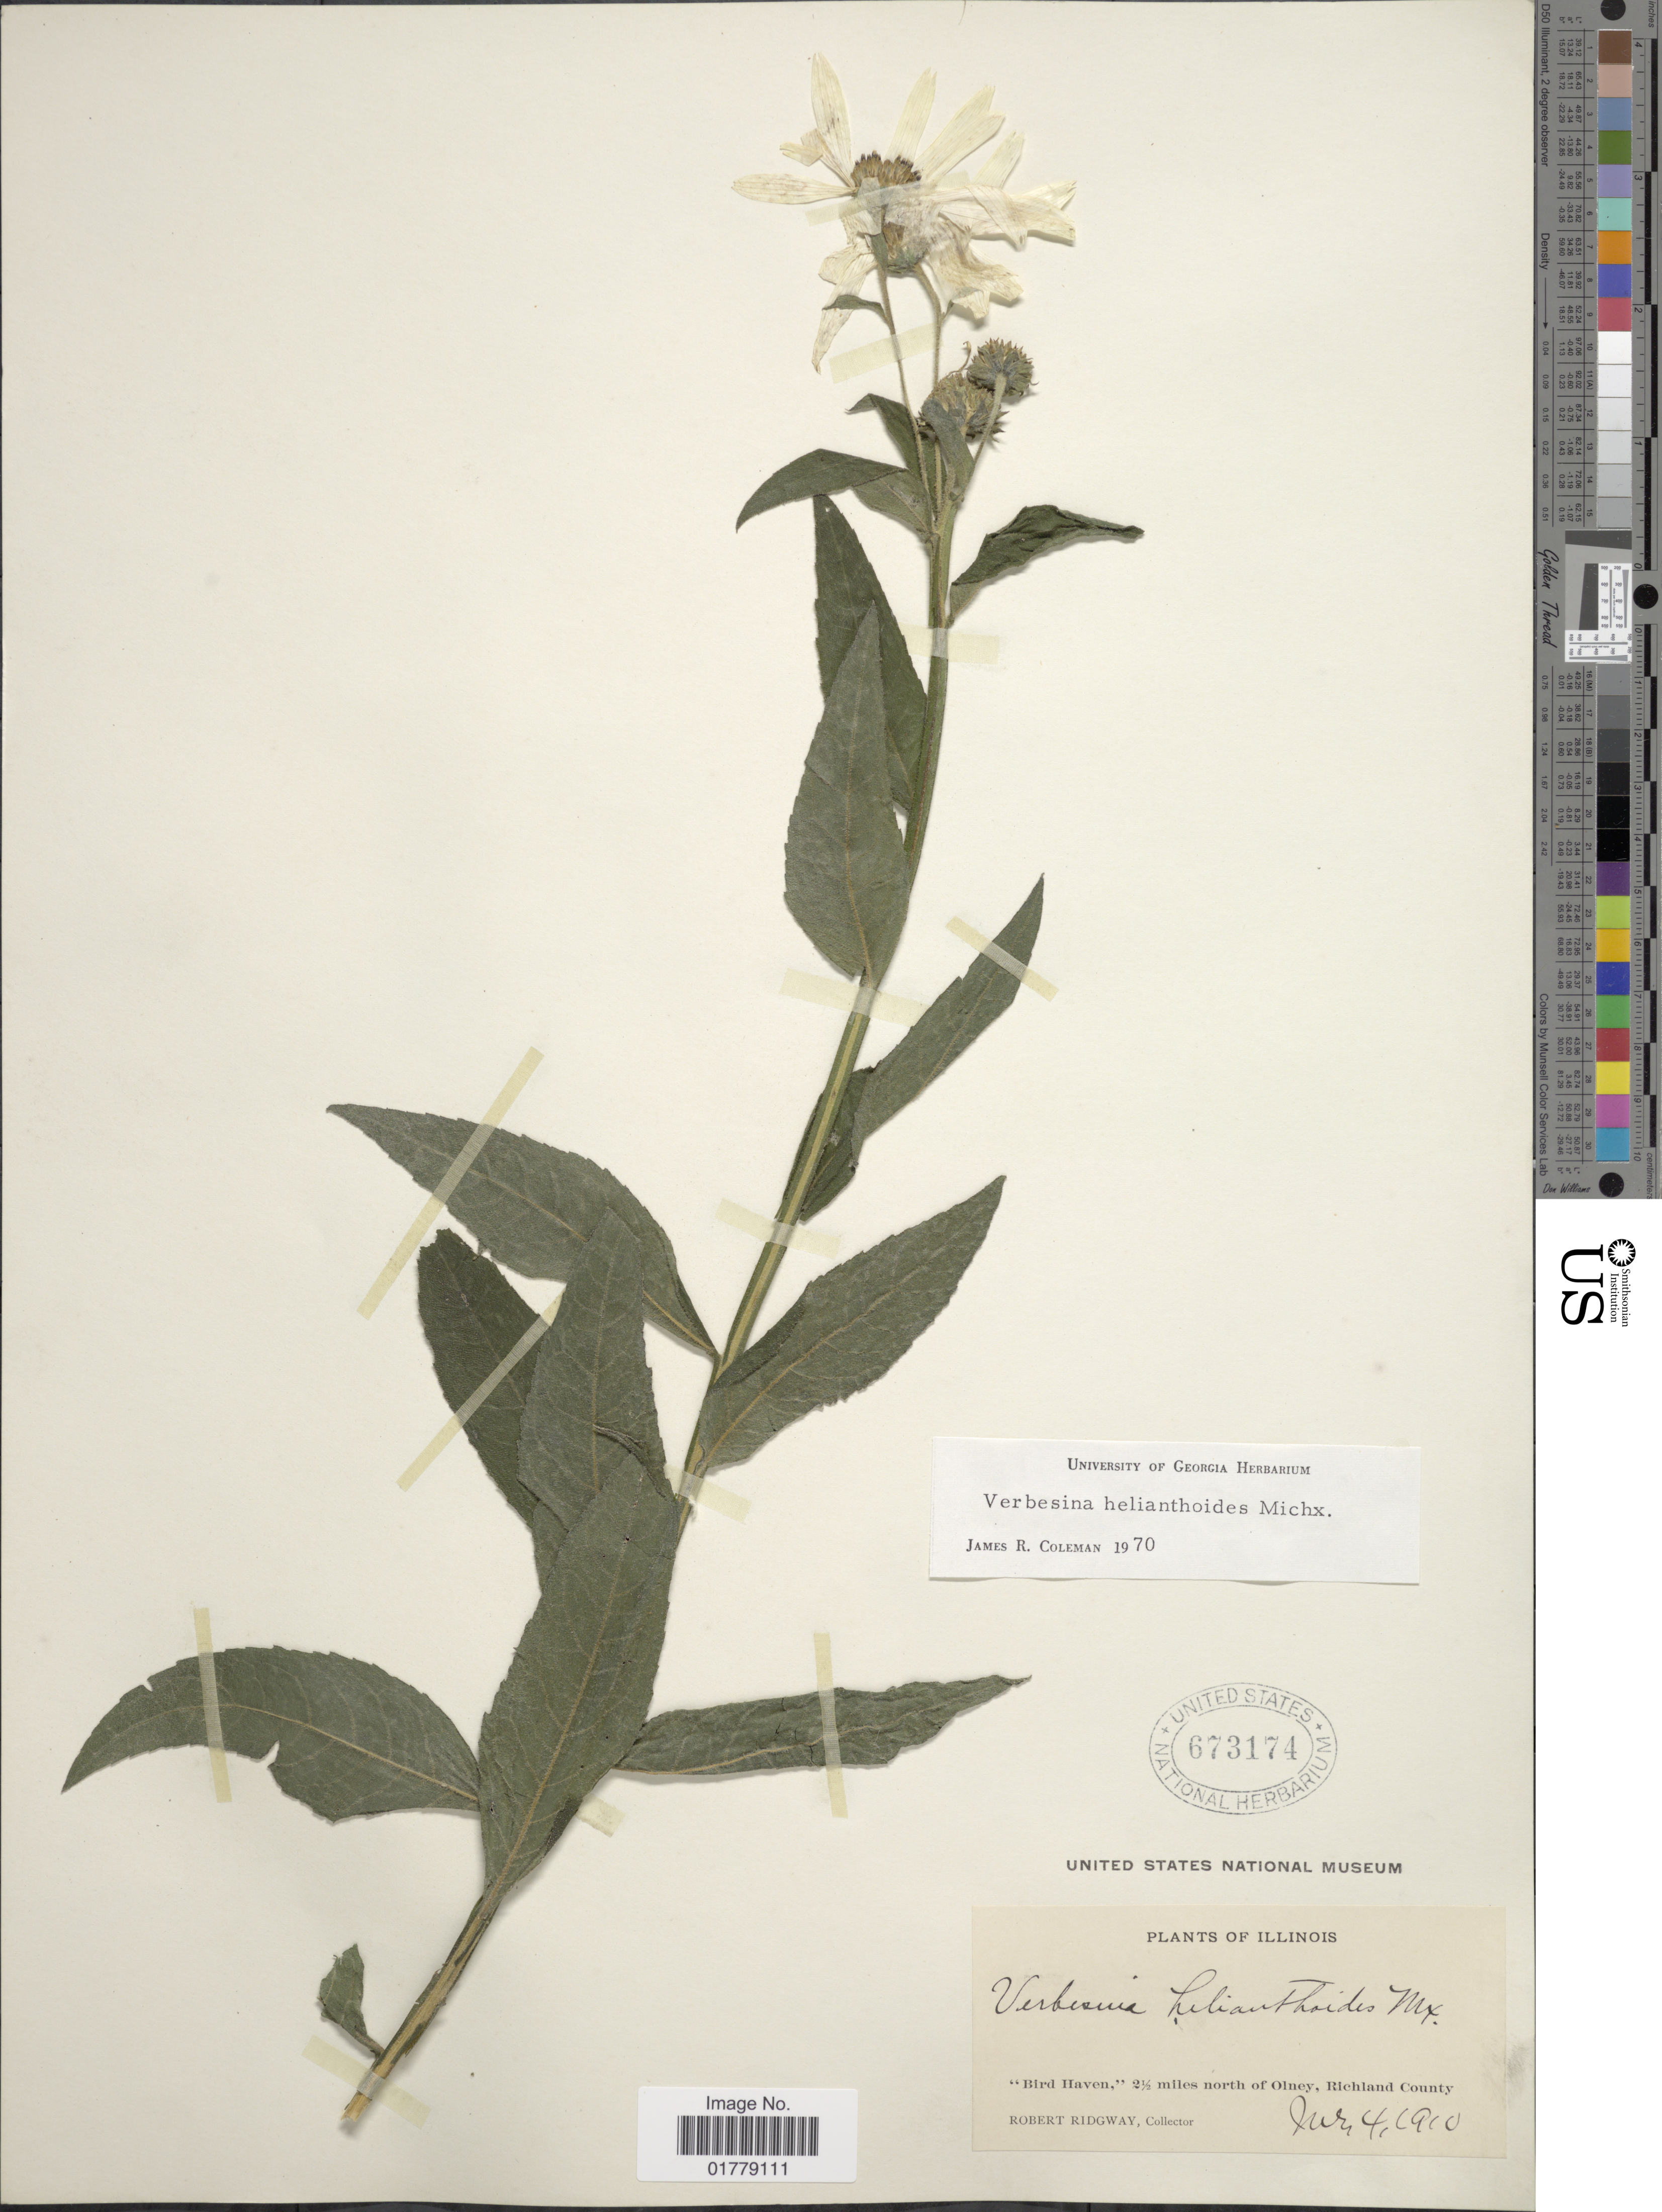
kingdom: Plantae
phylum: Tracheophyta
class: Magnoliopsida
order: Asterales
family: Asteraceae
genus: Verbesina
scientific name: Verbesina helianthoides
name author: Hook. & Arn. in Hook.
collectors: R. Ridgway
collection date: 1910-06-04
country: United States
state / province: Illinois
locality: Bird Haven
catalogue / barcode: US 673174